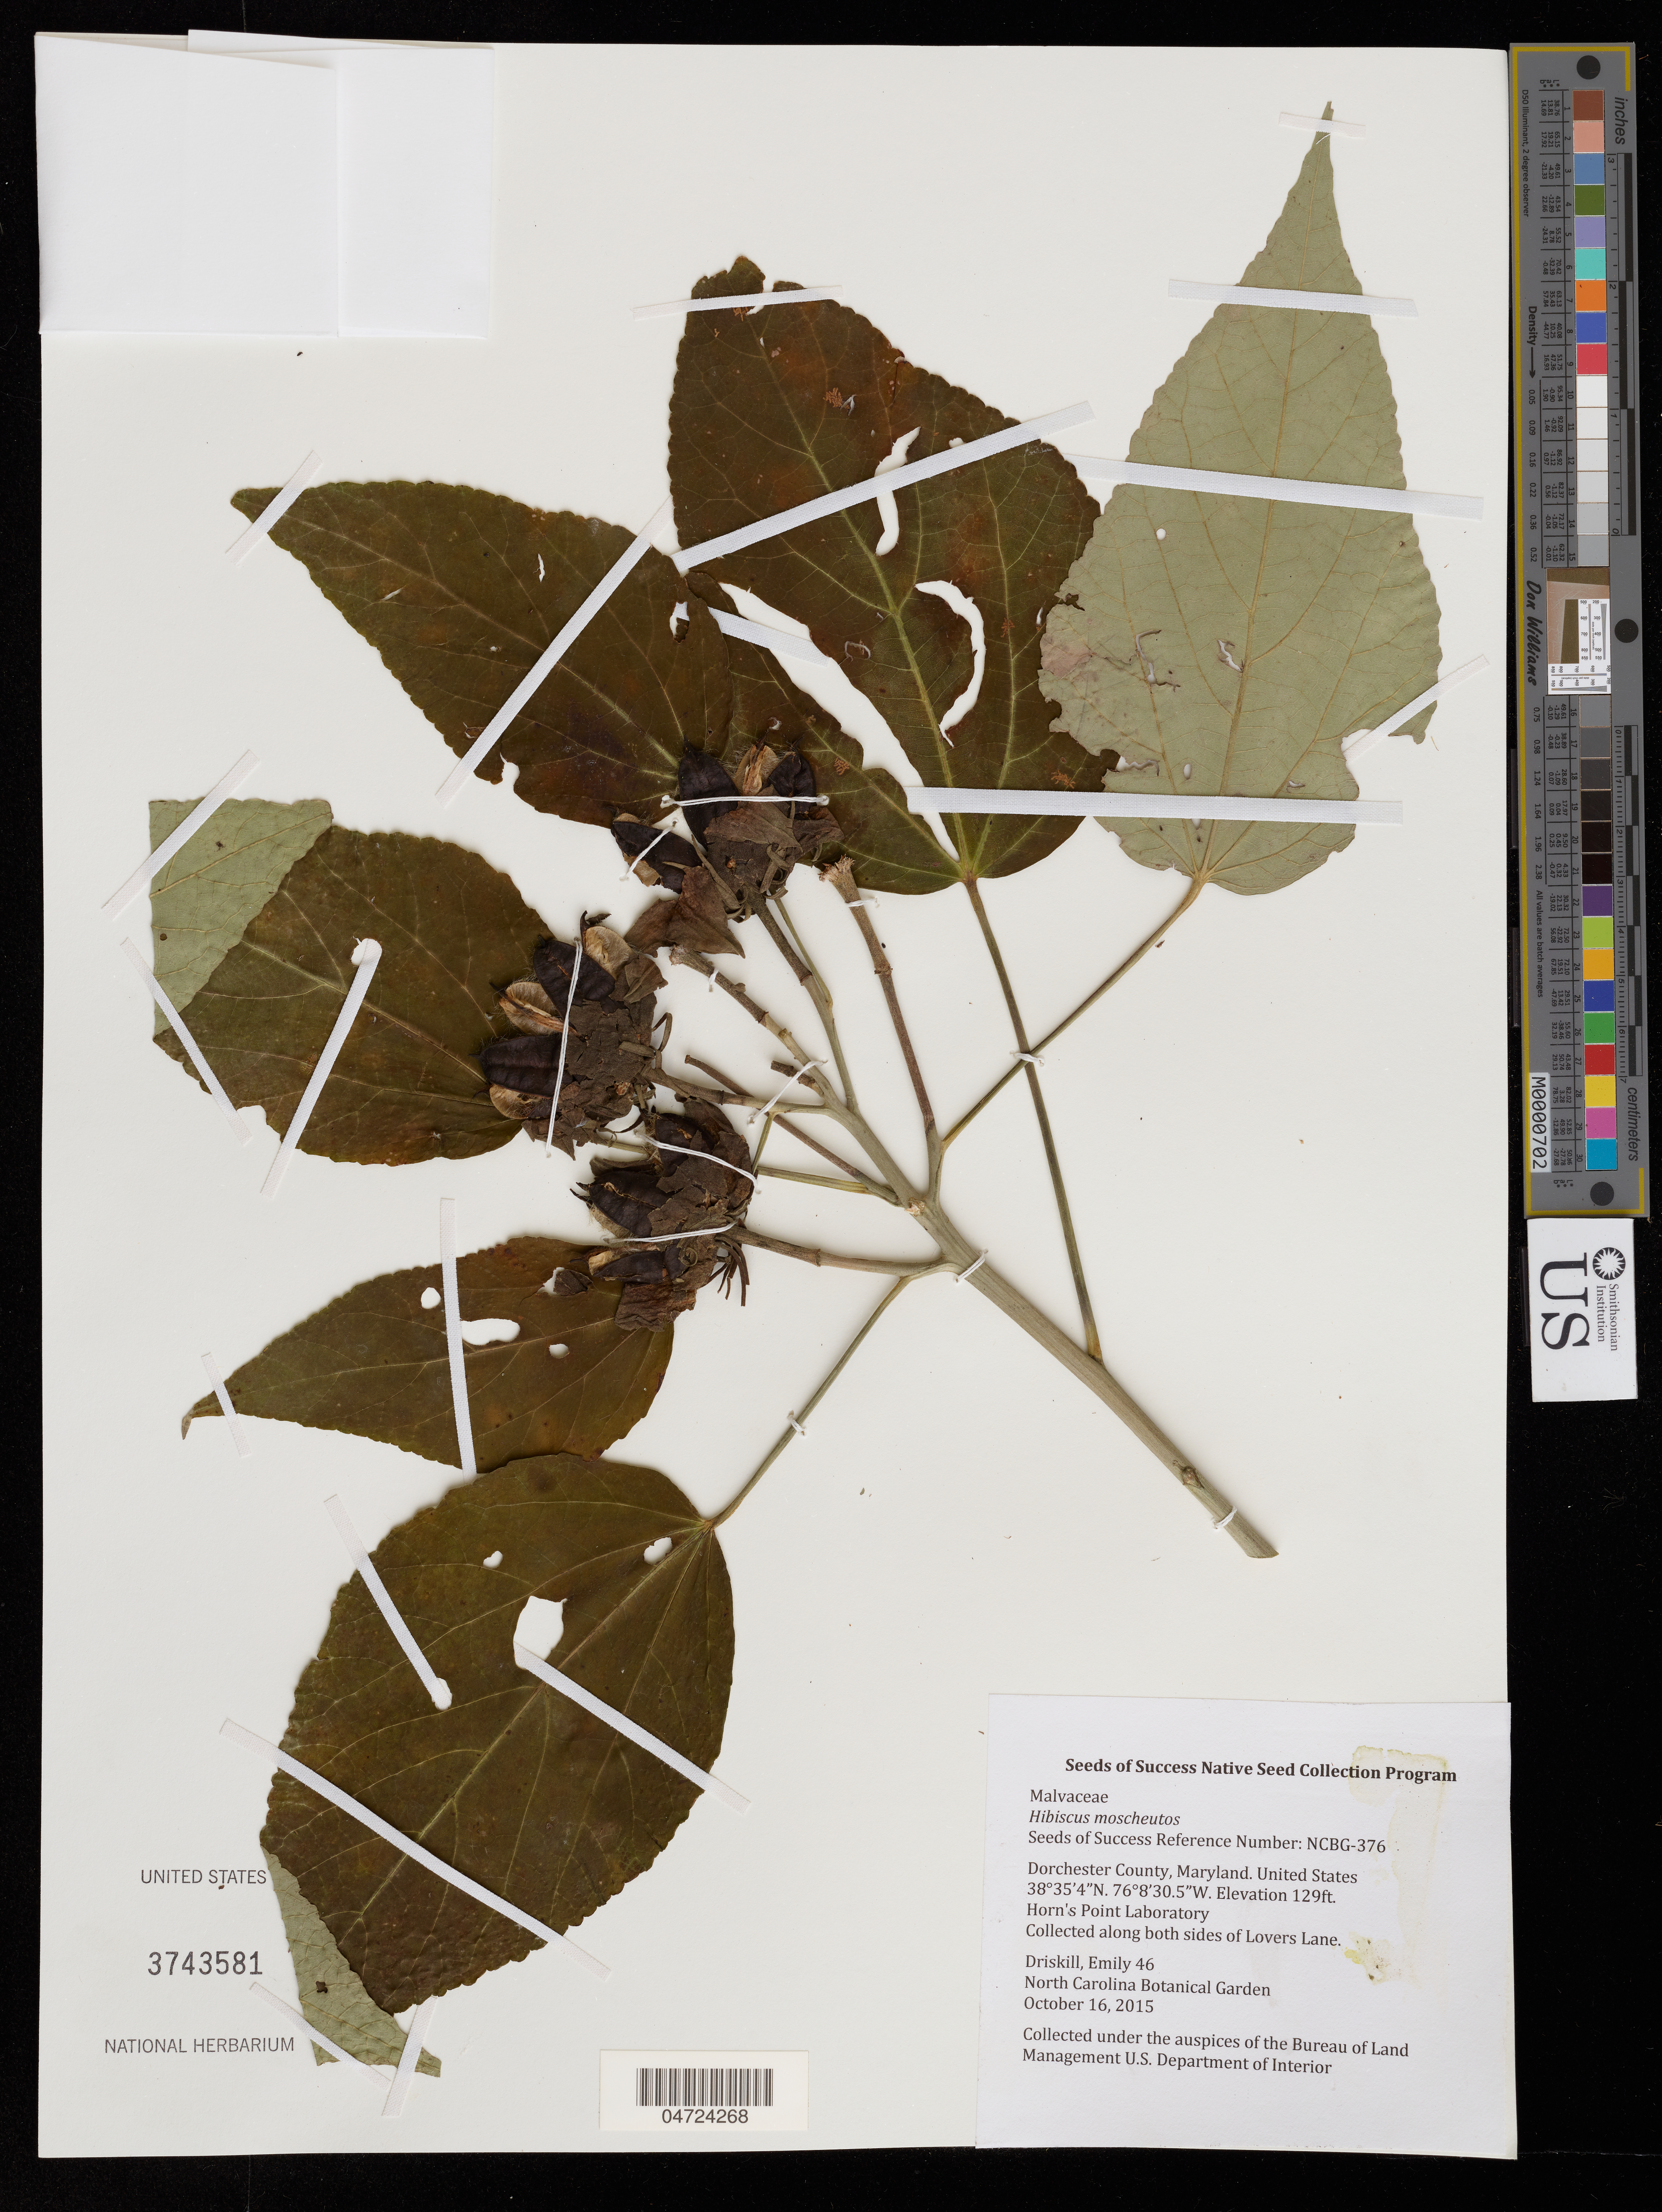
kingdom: Plantae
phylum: Tracheophyta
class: Magnoliopsida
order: Malvales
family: Malvaceae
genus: Hibiscus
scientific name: Hibiscus moscheutos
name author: L.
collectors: E. Driskill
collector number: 46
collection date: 2015-10-16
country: United States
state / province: Maryland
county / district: Dorchester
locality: Dorchester County. Horn's Point Laboratory. Along both sides of Lovers Lane.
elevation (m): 39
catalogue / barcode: US 3743581